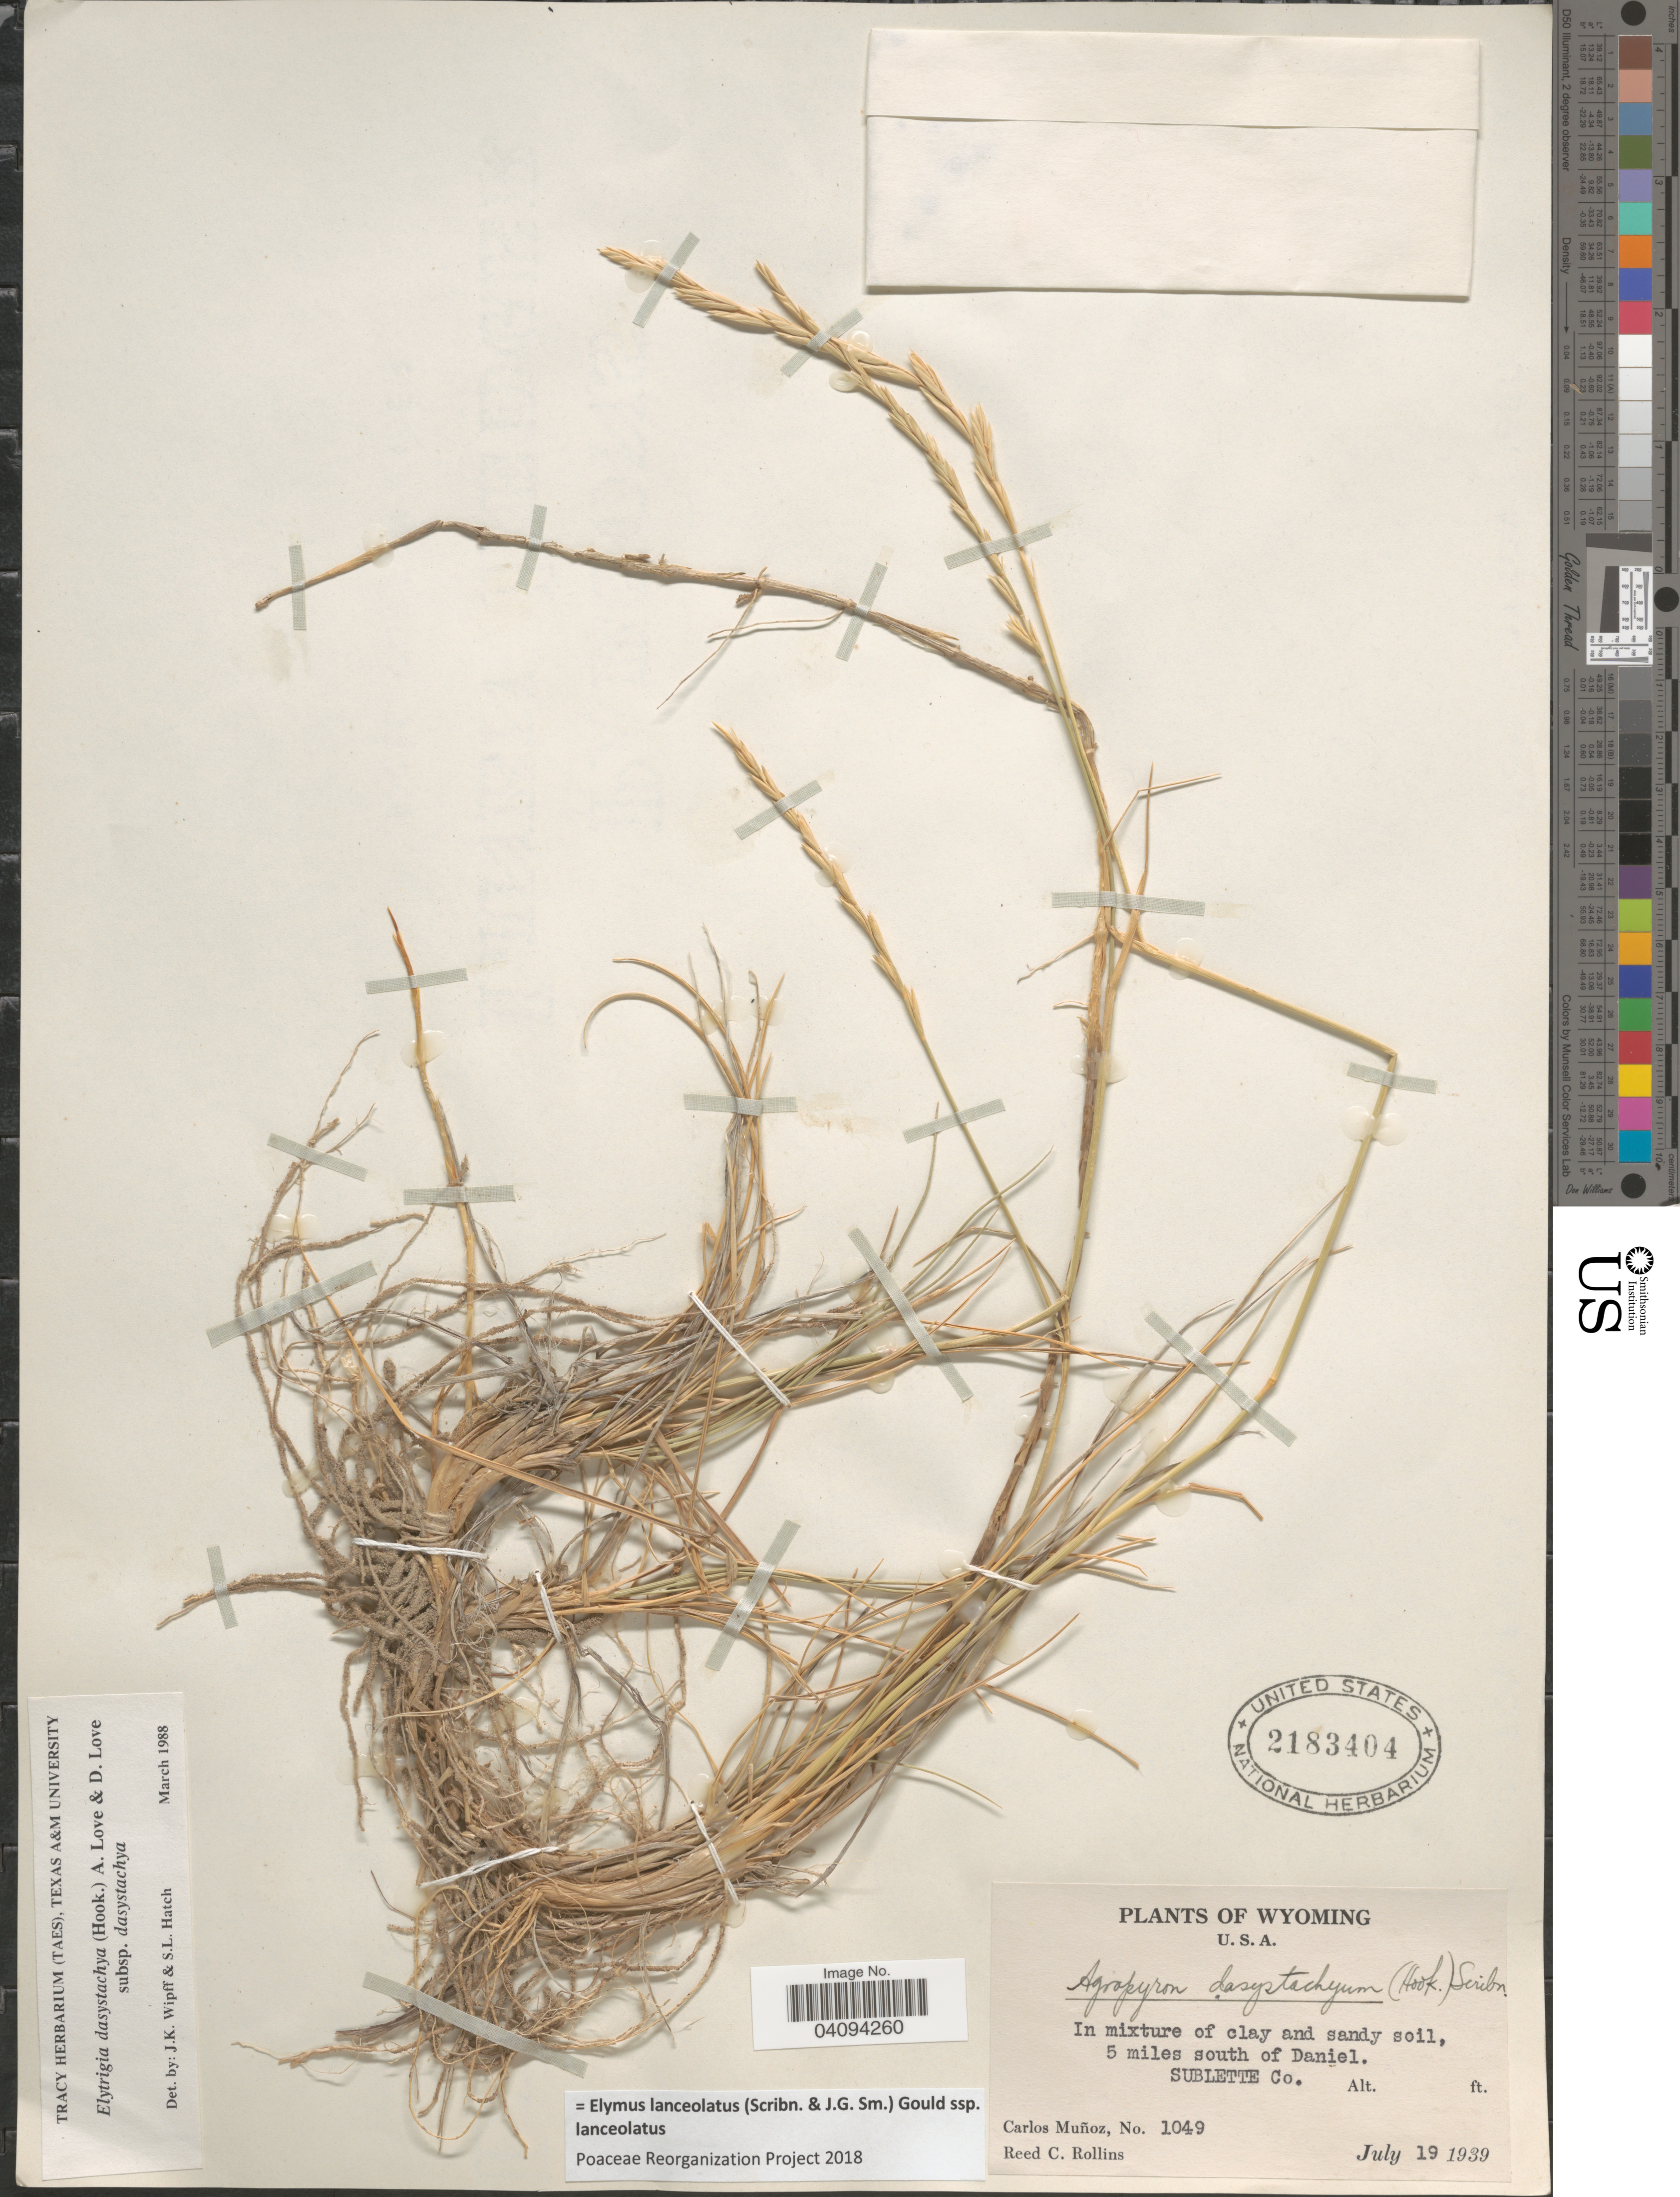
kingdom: Plantae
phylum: Tracheophyta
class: Liliopsida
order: Poales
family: Poaceae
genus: Elymus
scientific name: Elymus lanceolatus subsp. lanceolatus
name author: (Scribn. & J.G. Sm.) Gould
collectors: C. Muñoz & R. C. Rollins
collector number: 1049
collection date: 1939-07-19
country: United States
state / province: Wyoming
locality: In mixture of clay and sandy soil, 5 miles south of Daniel. Sublette Co.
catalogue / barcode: US 2183404